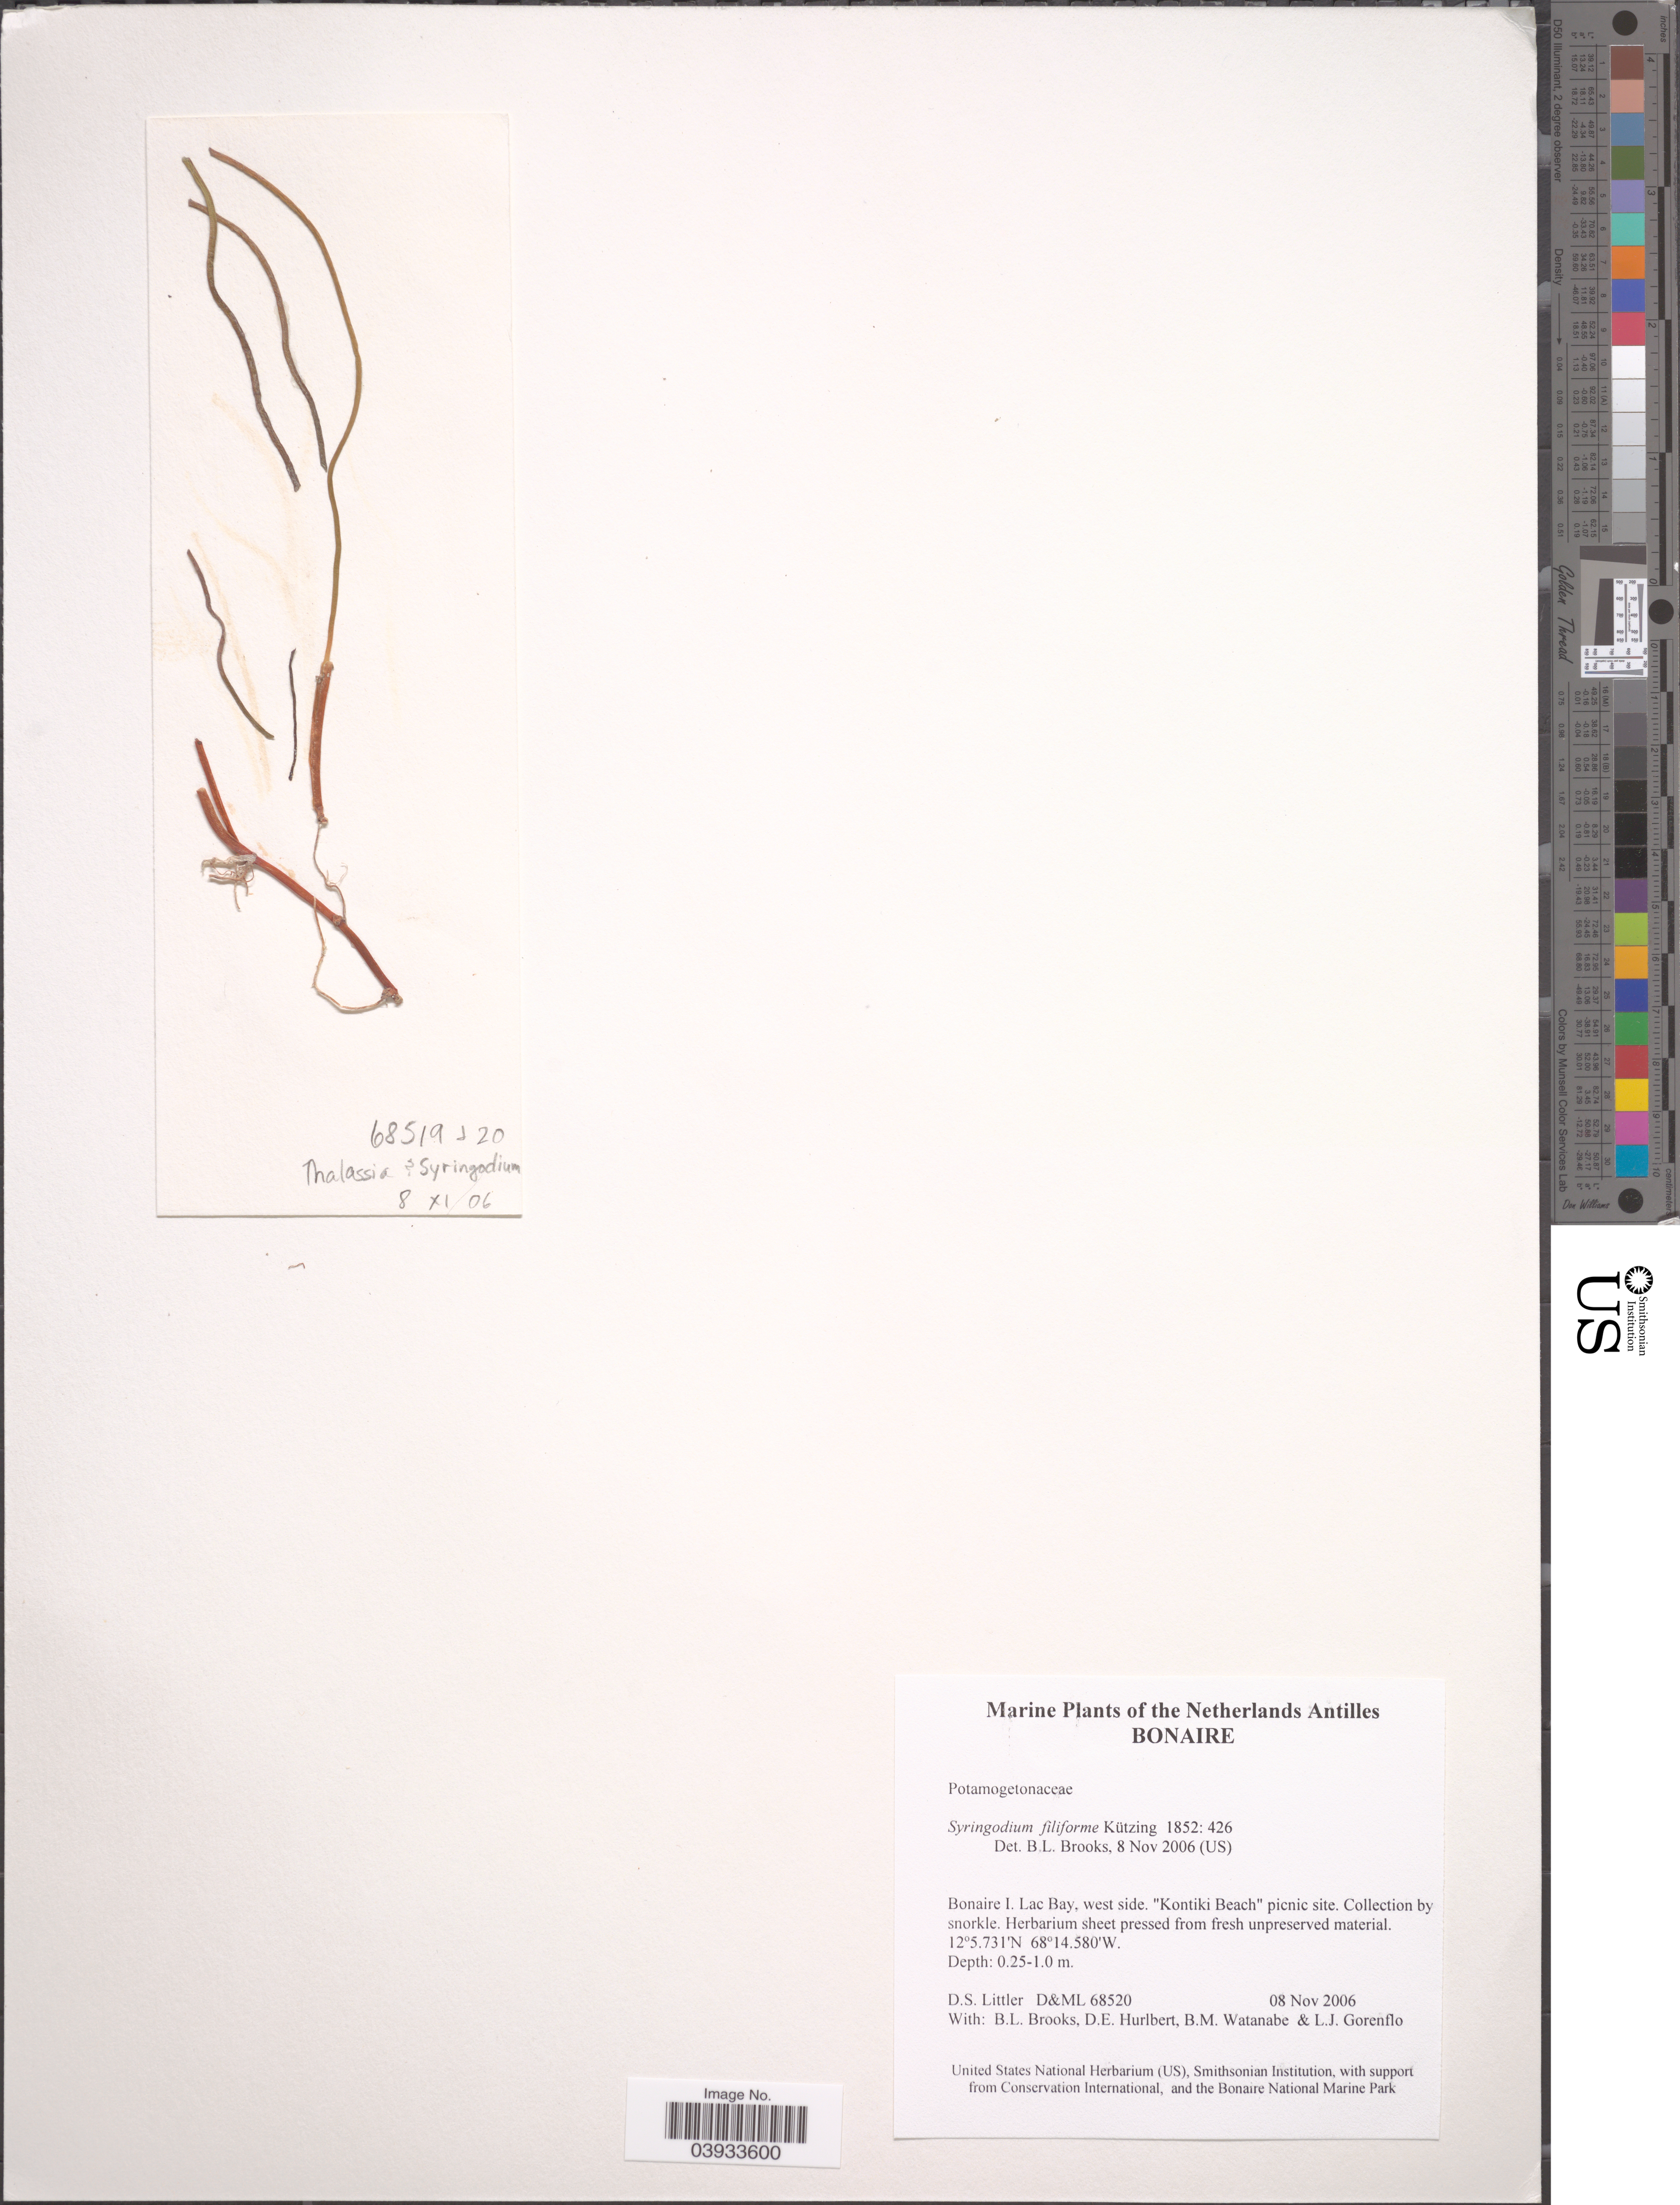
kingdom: Plantae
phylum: Tracheophyta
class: Liliopsida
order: Alismatales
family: Cymodoceaceae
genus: Syringodium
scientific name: Syringodium filiforme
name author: Kütz.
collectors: D. S. Littler, B. Brooks, D. Hurlbert, B. Watanabe & L. Gorenflo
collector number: D&ML68520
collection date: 2006-11-08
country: Netherlands Antilles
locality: Bonaire. Bonaire I. Lac Bay, west side. "Kontiki Beach"picnic site.